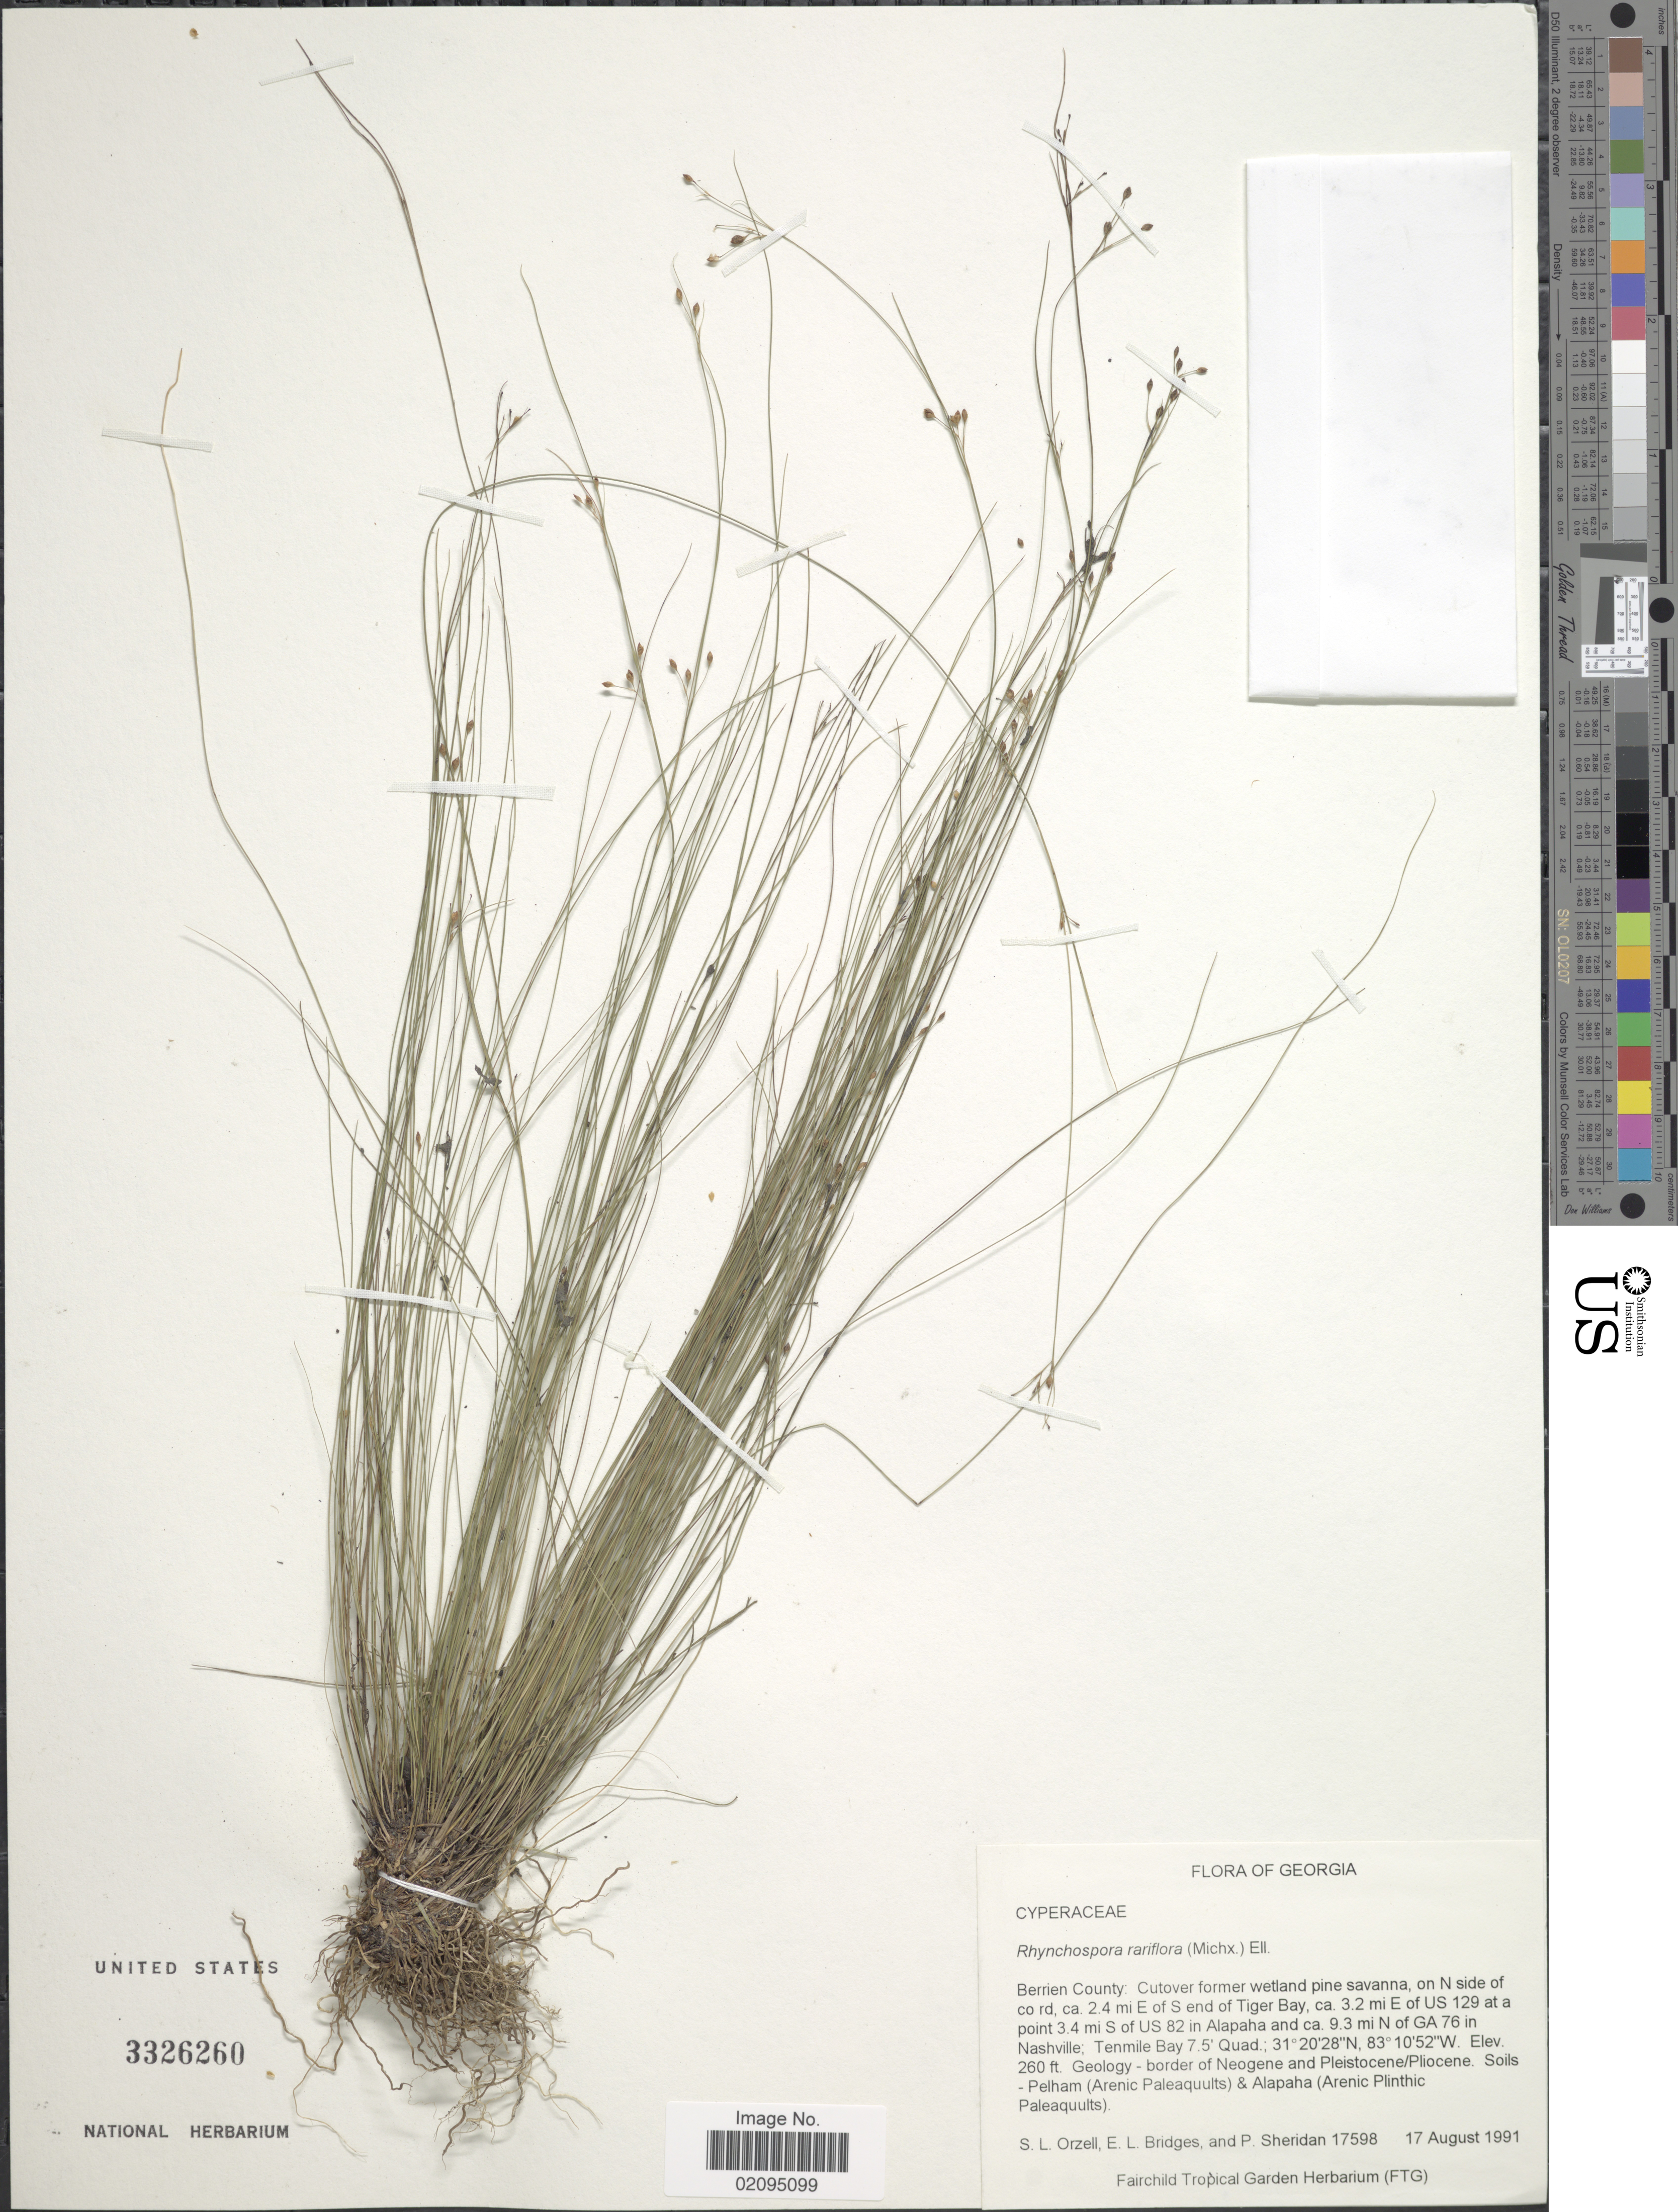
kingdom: Plantae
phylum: Tracheophyta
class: Liliopsida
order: Poales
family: Cyperaceae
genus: Rhynchospora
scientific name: Rhynchospora rariflora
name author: (Michx.) Elliott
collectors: S. Orzell, E. Bridges & P. Sheridan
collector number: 17598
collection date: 1991-08-17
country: United States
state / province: Georgia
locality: Berrien County. On N side of co rd. ca. 2.4 mi of S end of Tiger Bay, ca. 3.2 mi E of US 129 at a point 3.4 mi S of US 82 in Alapaha and ca 9.3 mi N of GA 76 in Nashville; Tenmile Bay 7.5' Quad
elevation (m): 79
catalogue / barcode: US 3326260